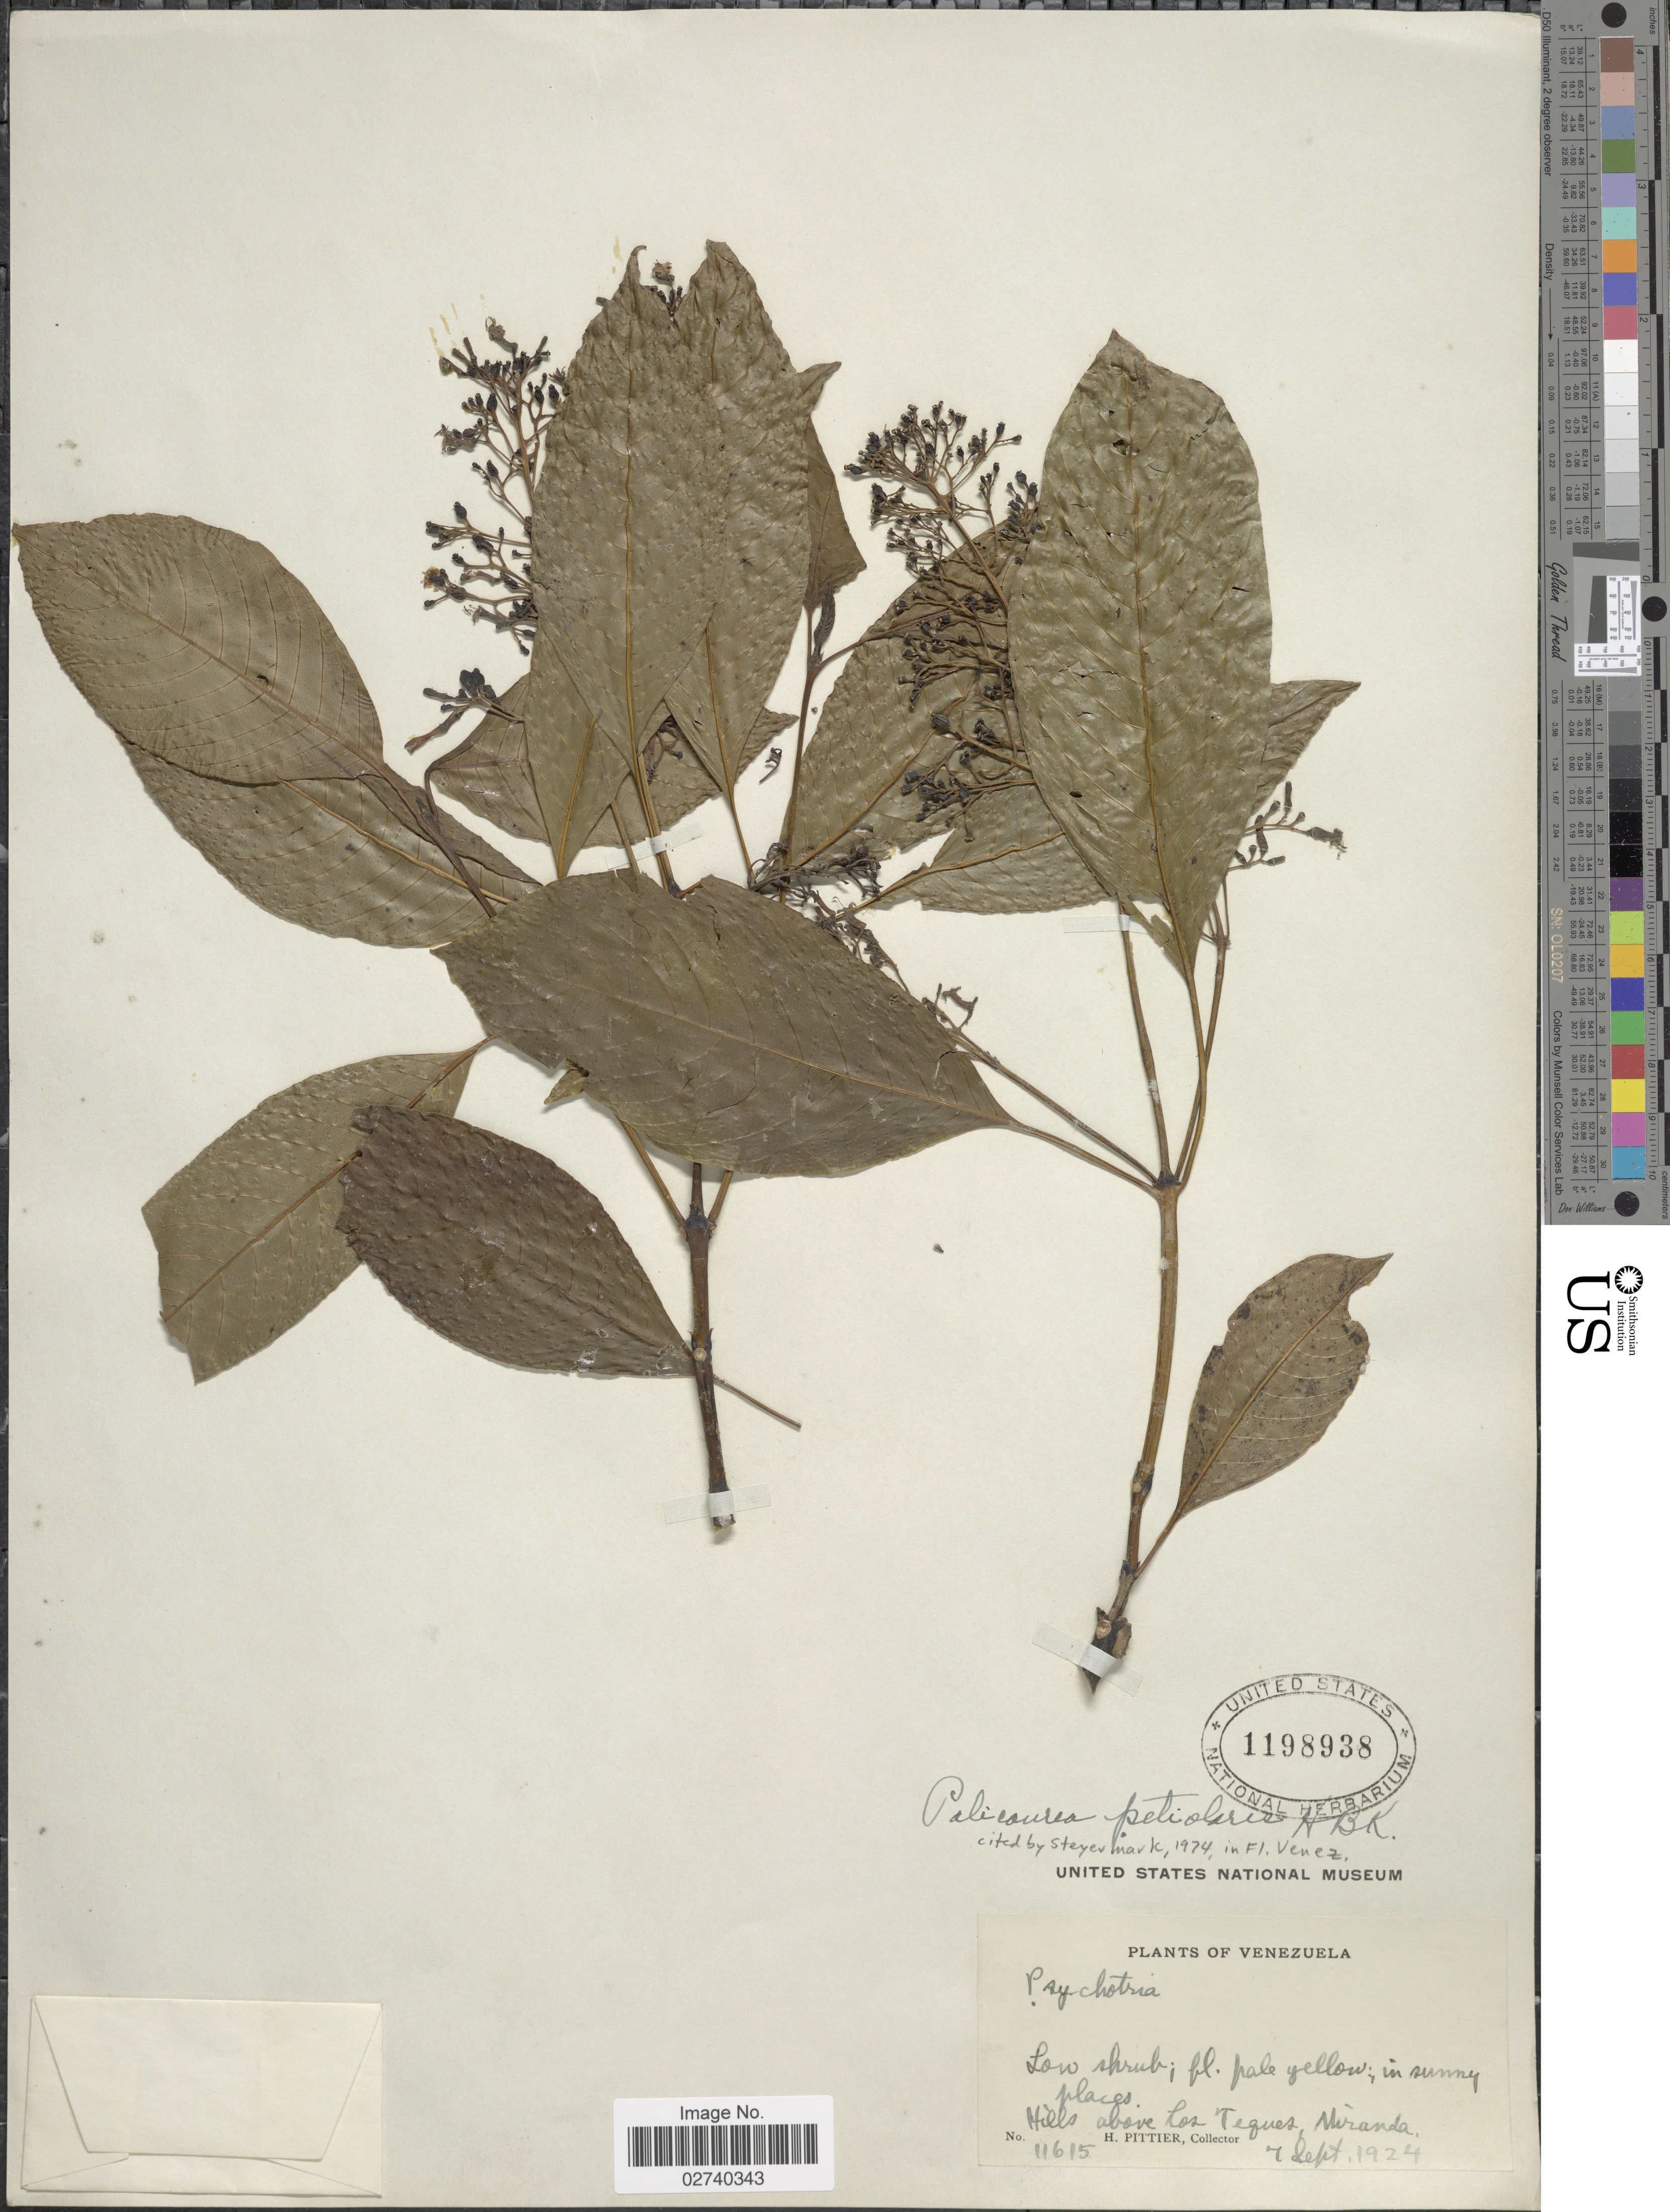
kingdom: Plantae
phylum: Tracheophyta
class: Magnoliopsida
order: Gentianales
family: Rubiaceae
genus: Palicourea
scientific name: Palicourea petiolaris Kunth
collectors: H. F. Pittier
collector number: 11615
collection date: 1924-09-07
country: Venezuela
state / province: Miranda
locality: Hills above Los Teques.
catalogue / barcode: US 1198938